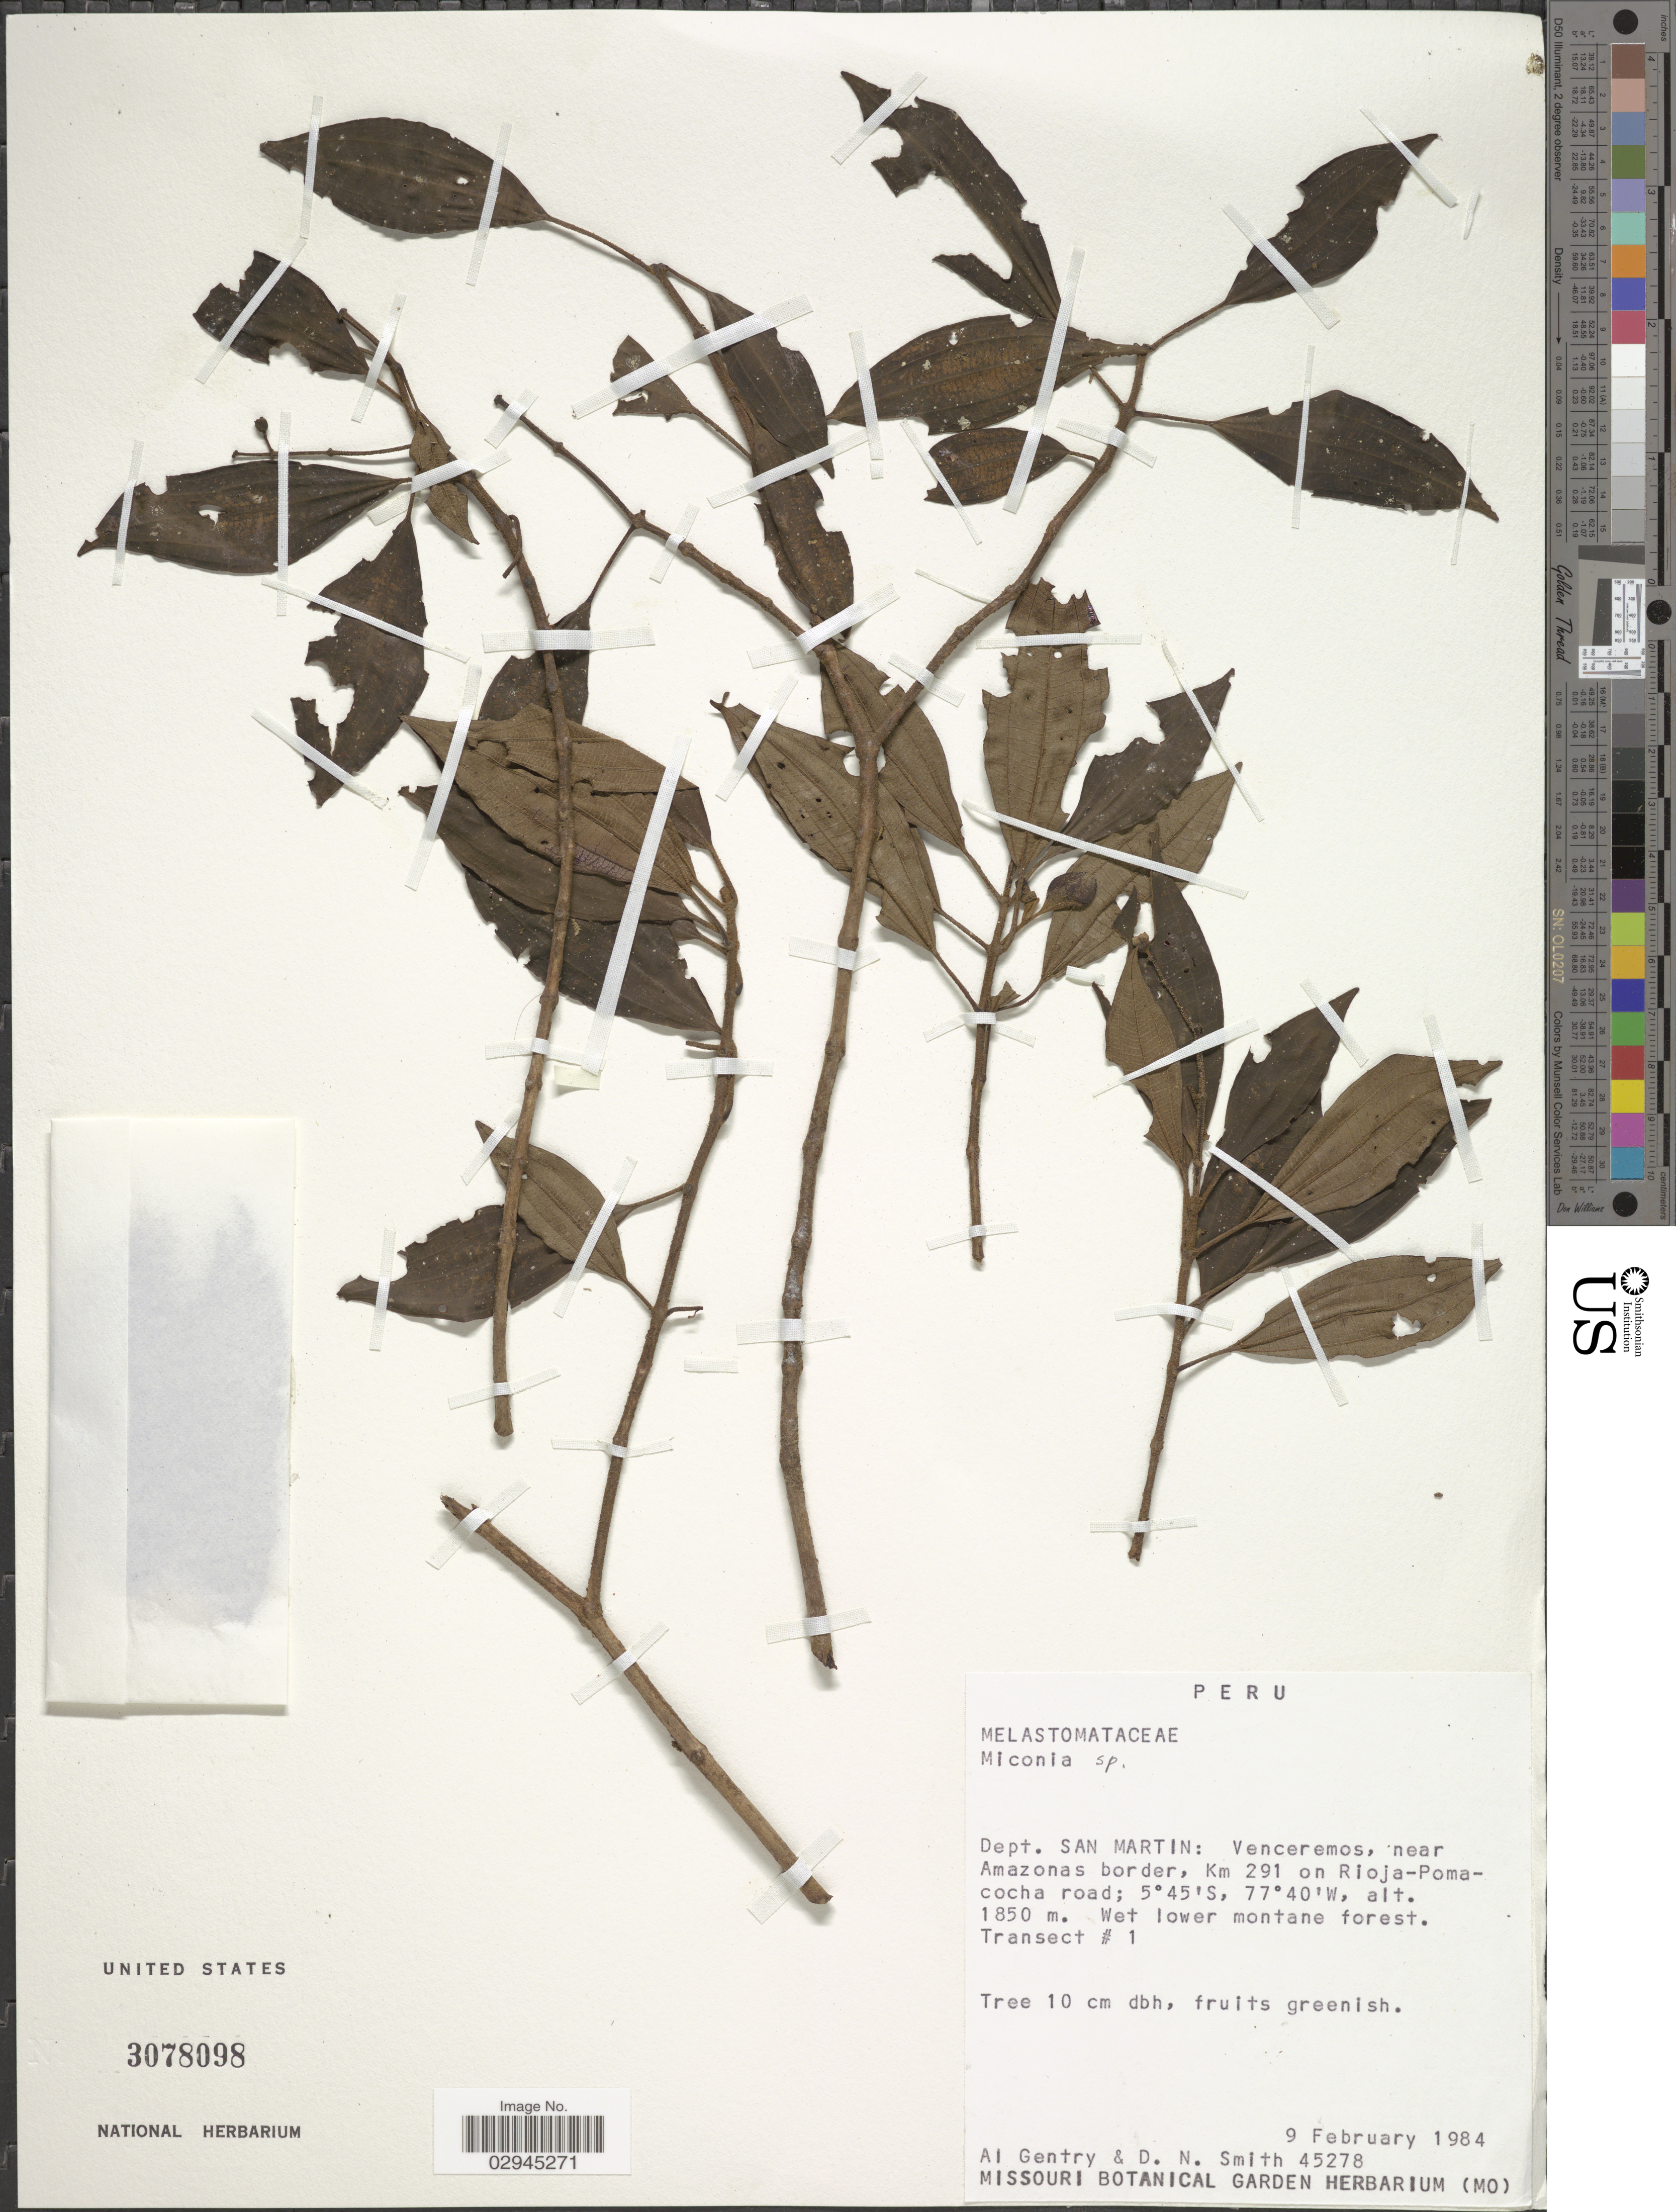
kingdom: Plantae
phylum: Tracheophyta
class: Magnoliopsida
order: Myrtales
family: Melastomataceae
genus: Miconia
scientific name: Miconia sp.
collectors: A. H. Gentry & D. Smith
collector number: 45278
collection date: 1984-02-09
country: Peru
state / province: San Martín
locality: Dept. San Martin: Venceremos, near Amazonas border, Km 291 on Rioja-Pomacocha road. Transect #1.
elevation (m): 1850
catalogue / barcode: US 3078098